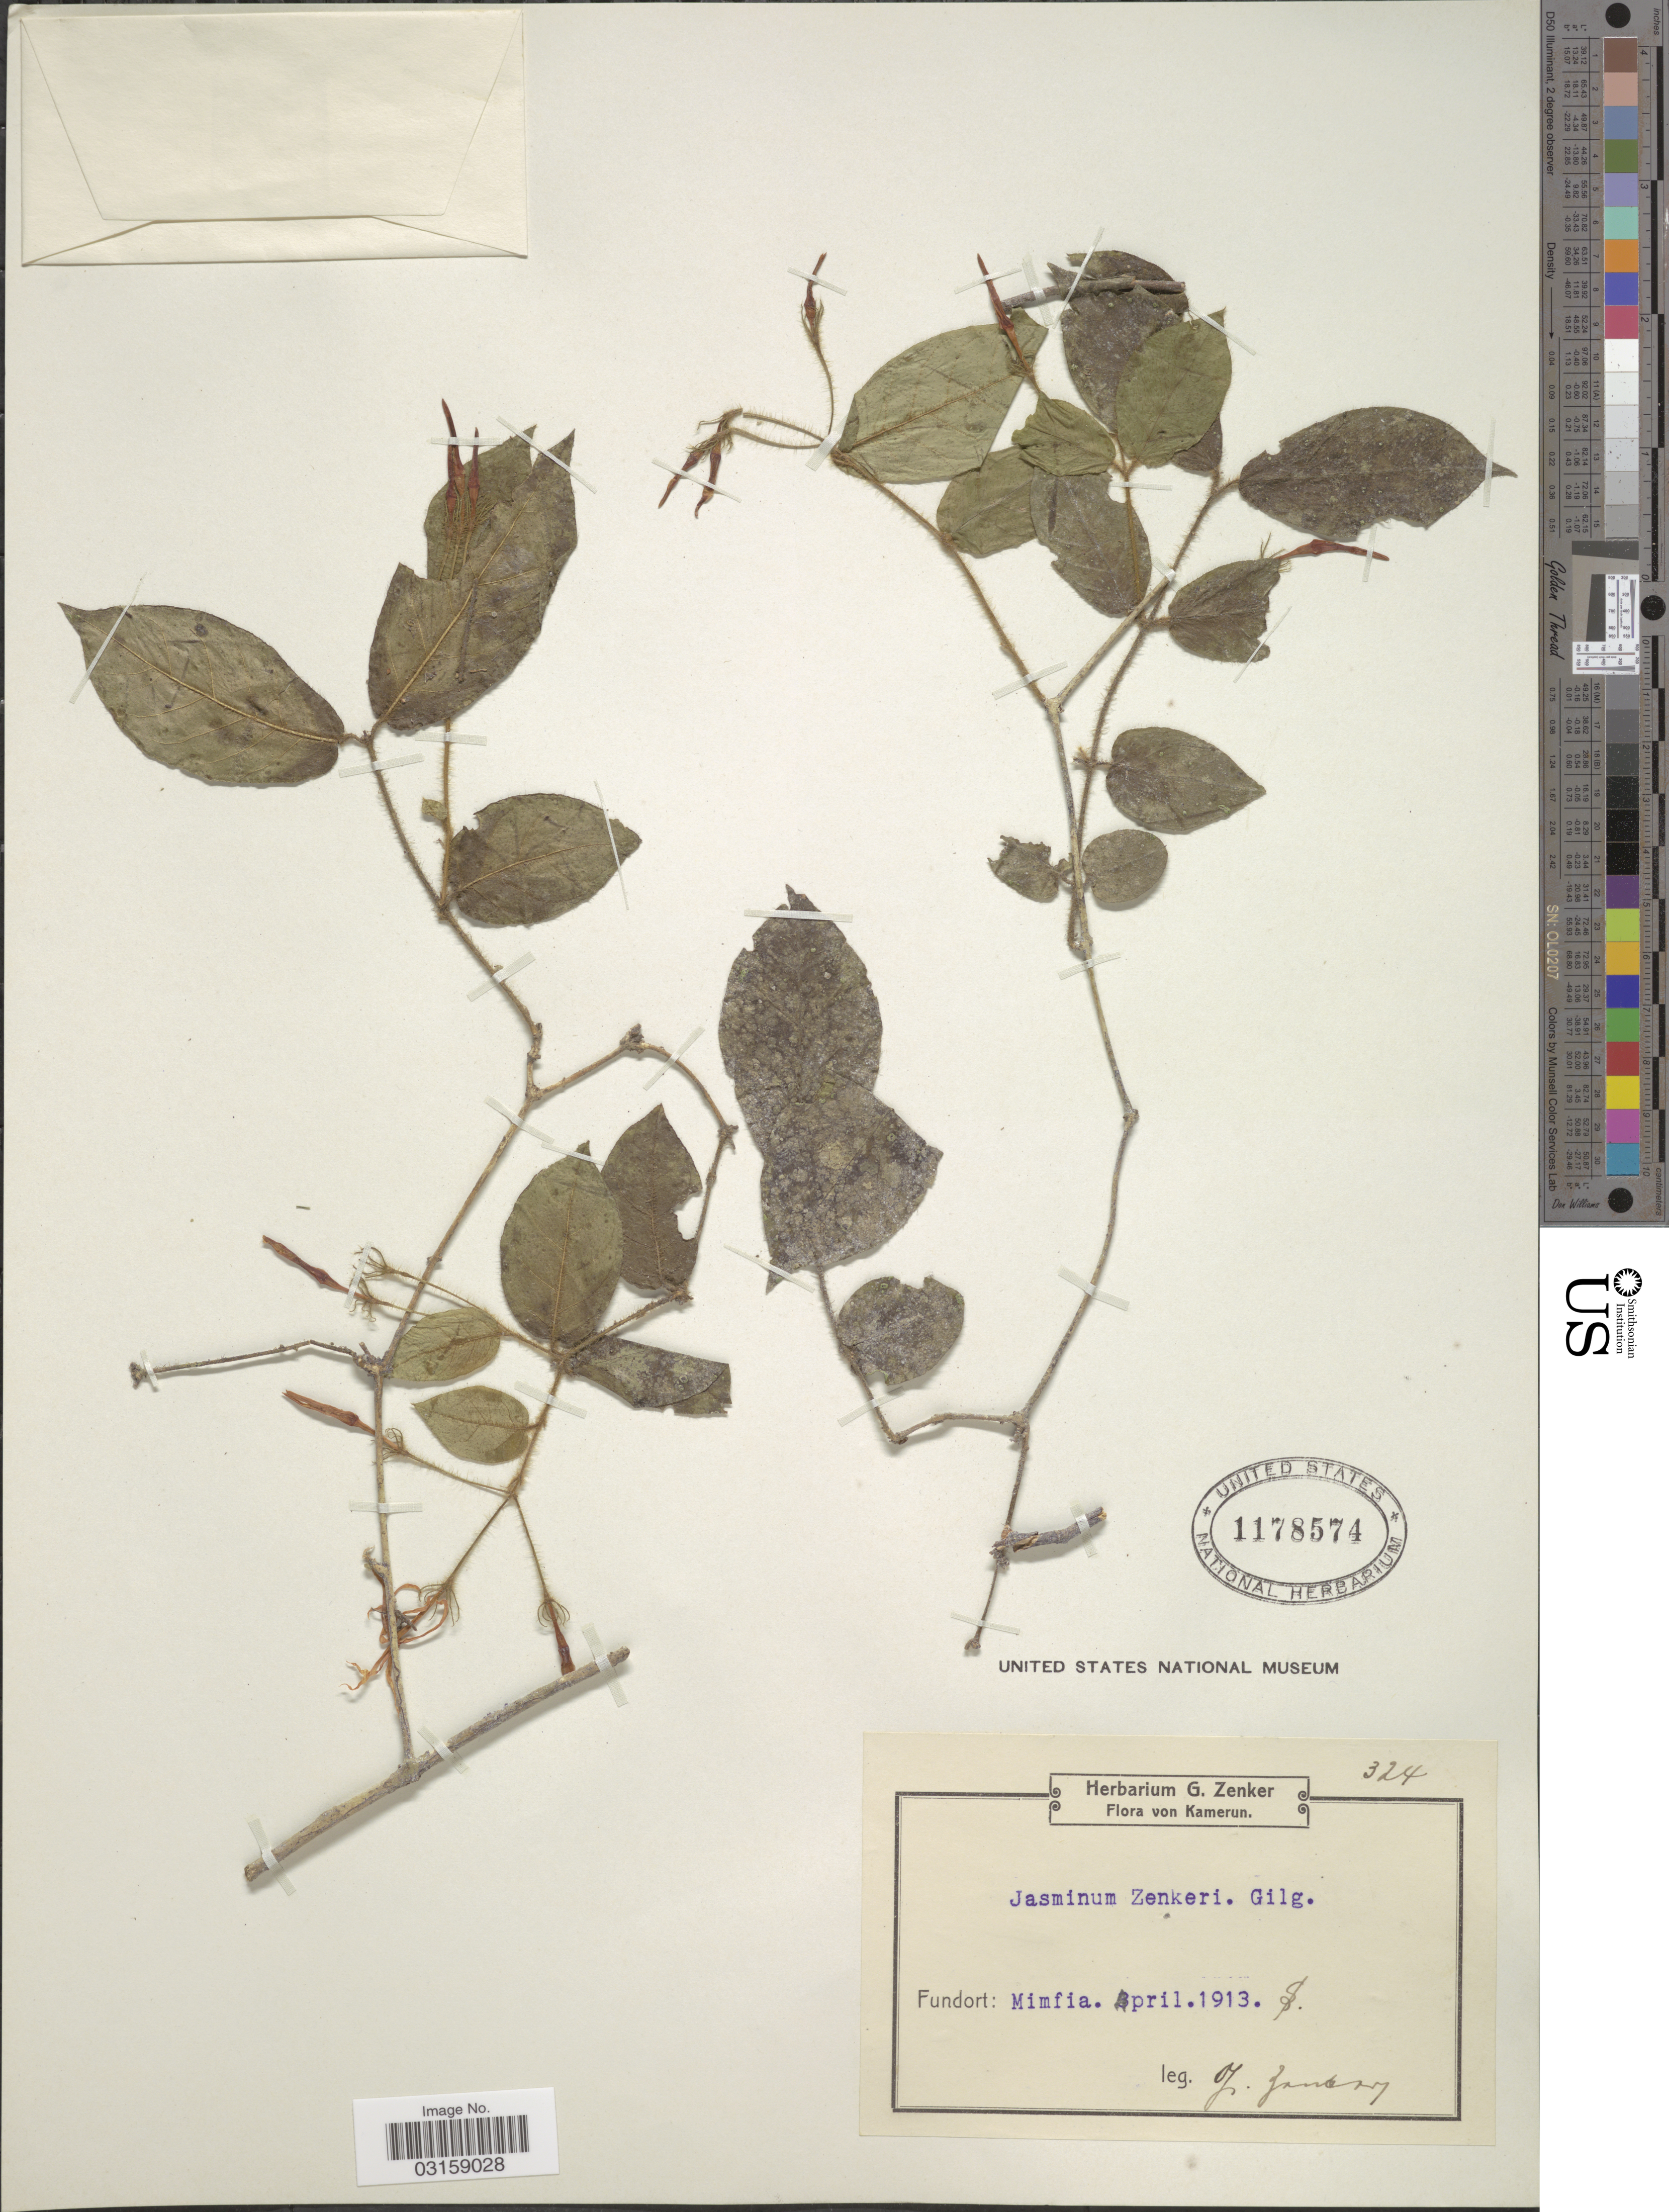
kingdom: Plantae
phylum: Tracheophyta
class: Magnoliopsida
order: Lamiales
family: Oleaceae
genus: Jasminum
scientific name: Jasminum zenkeri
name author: Gilg & G. Schellenb.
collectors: G. A. Zenker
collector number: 324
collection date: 1913-04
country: Cameroon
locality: Kamerun. Mimfia.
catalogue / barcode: US 1178574